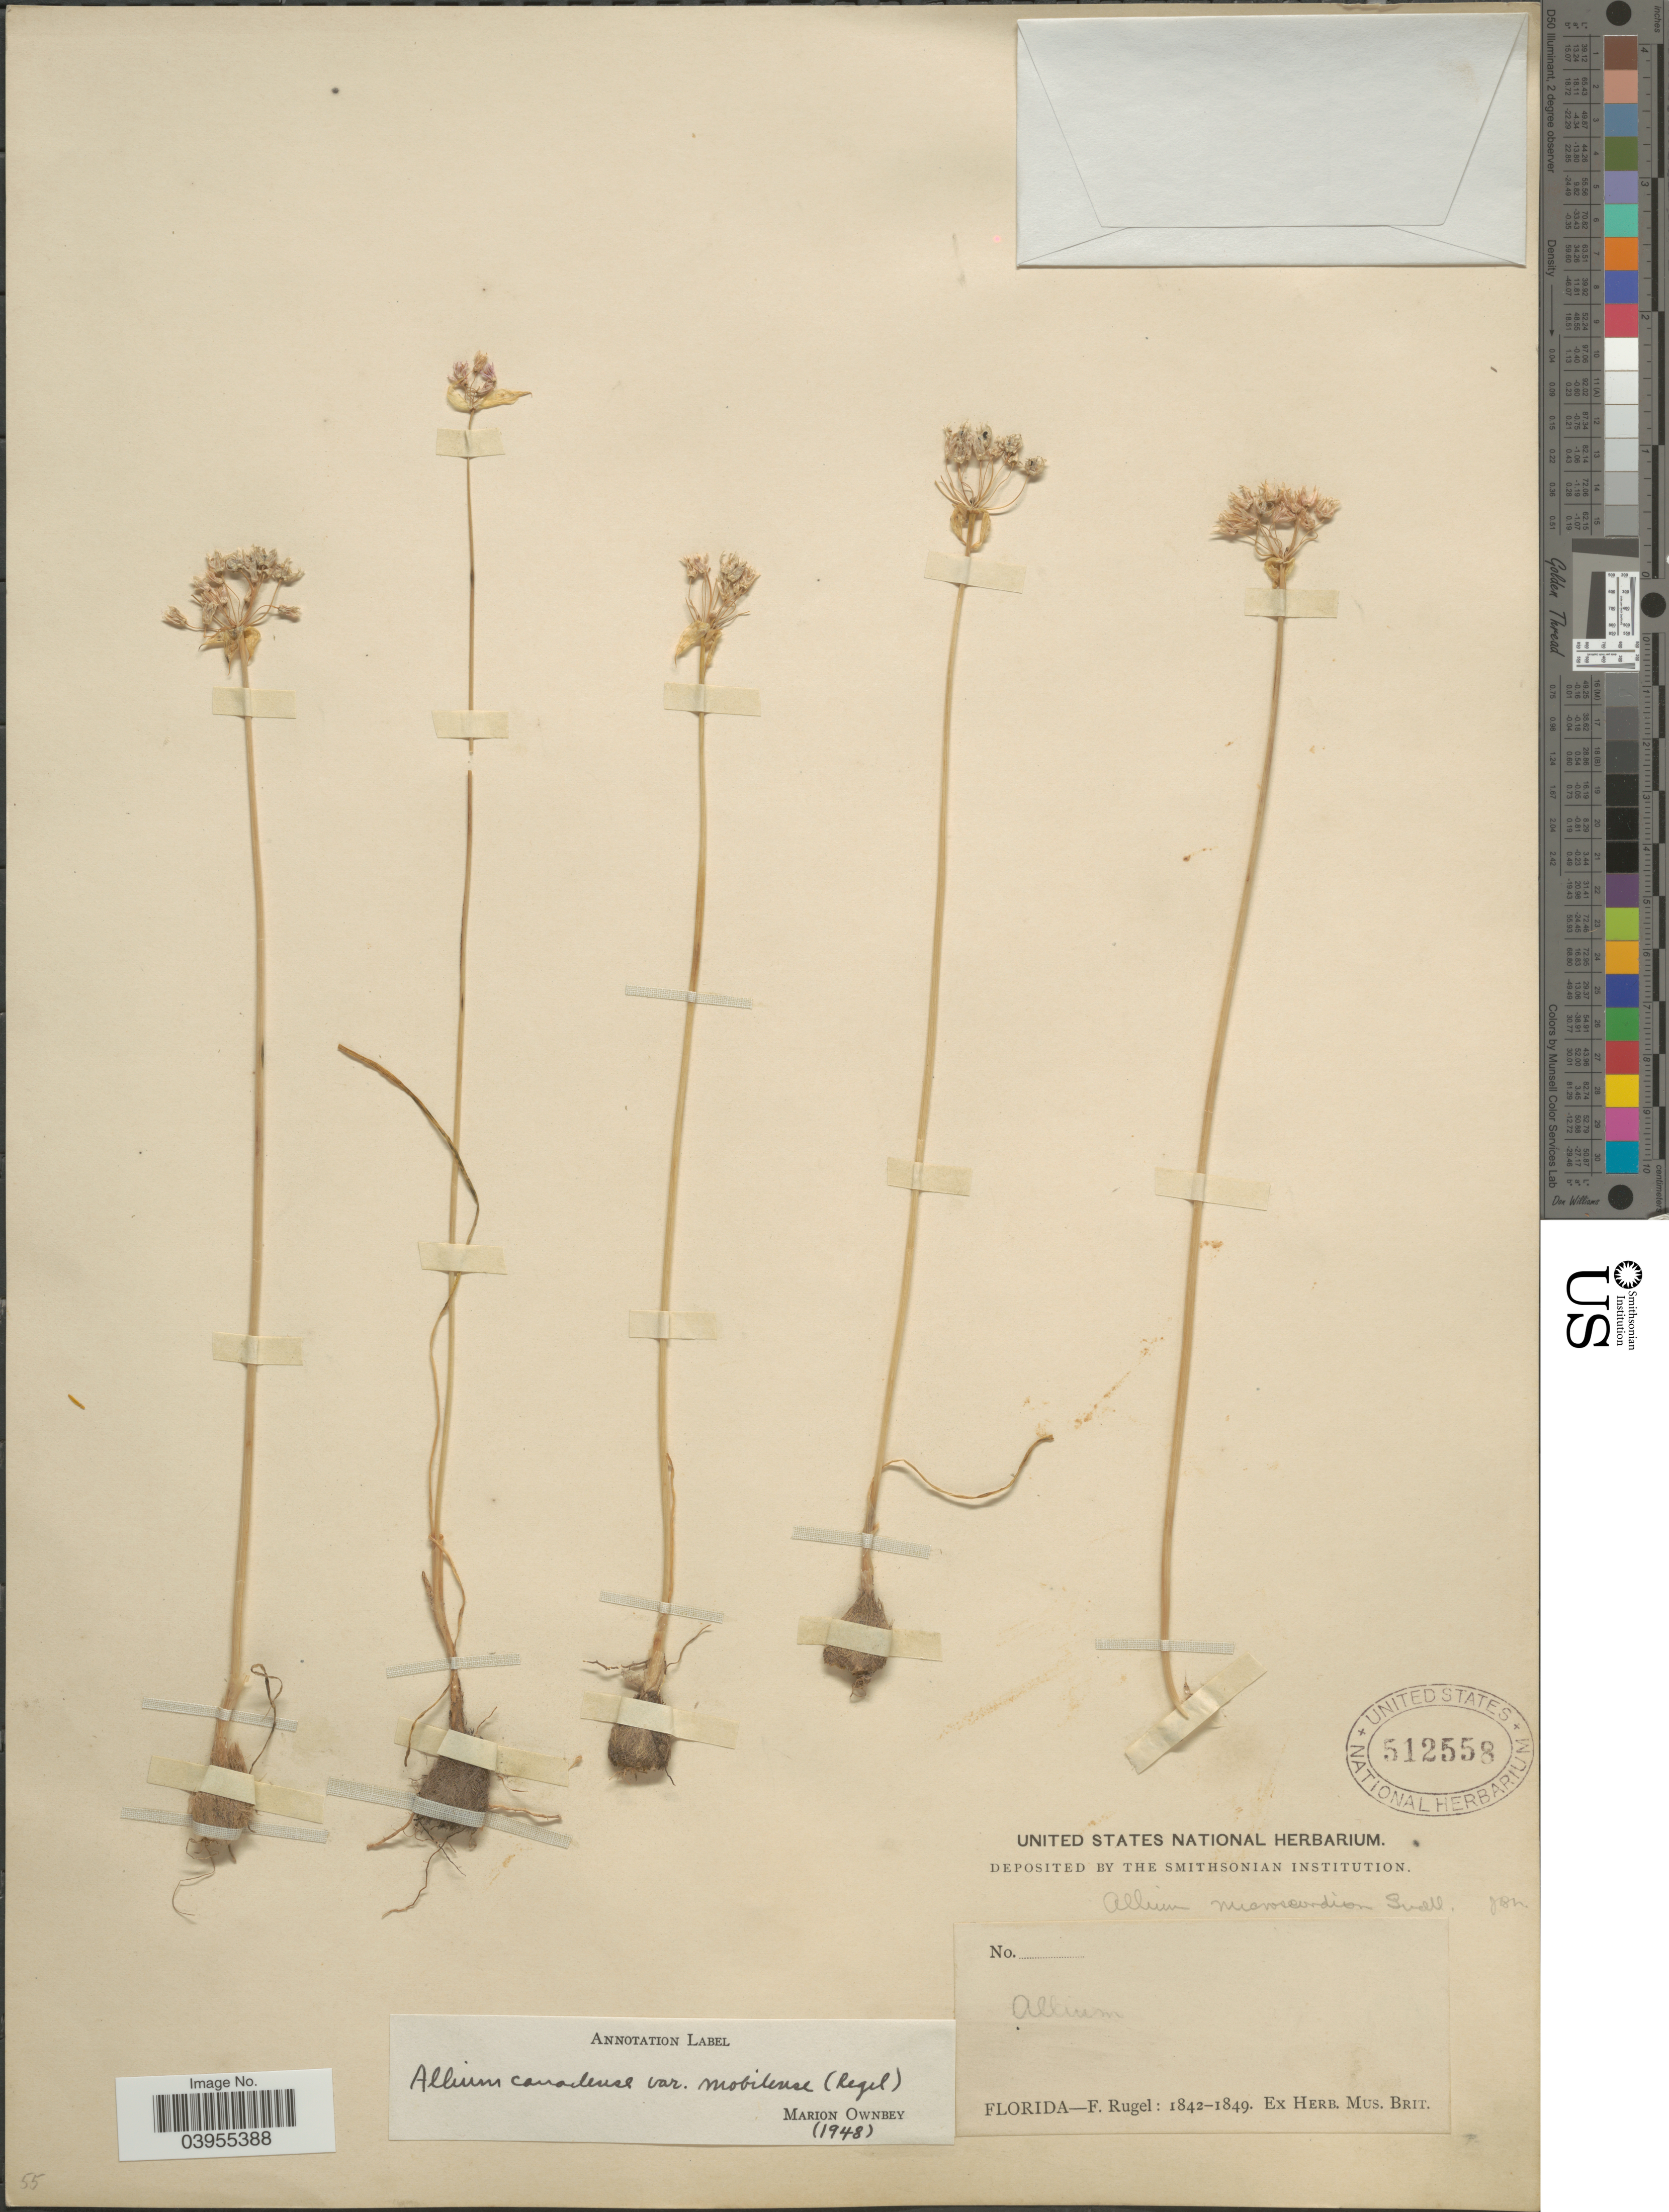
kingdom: Plantae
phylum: Tracheophyta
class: Liliopsida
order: Asparagales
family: Amaryllidaceae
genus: Allium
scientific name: Allium canadense var. mobilense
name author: (Regel) Traub & Ownbey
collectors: F. Rugel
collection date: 1842/1849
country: United States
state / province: Florida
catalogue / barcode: US 512558